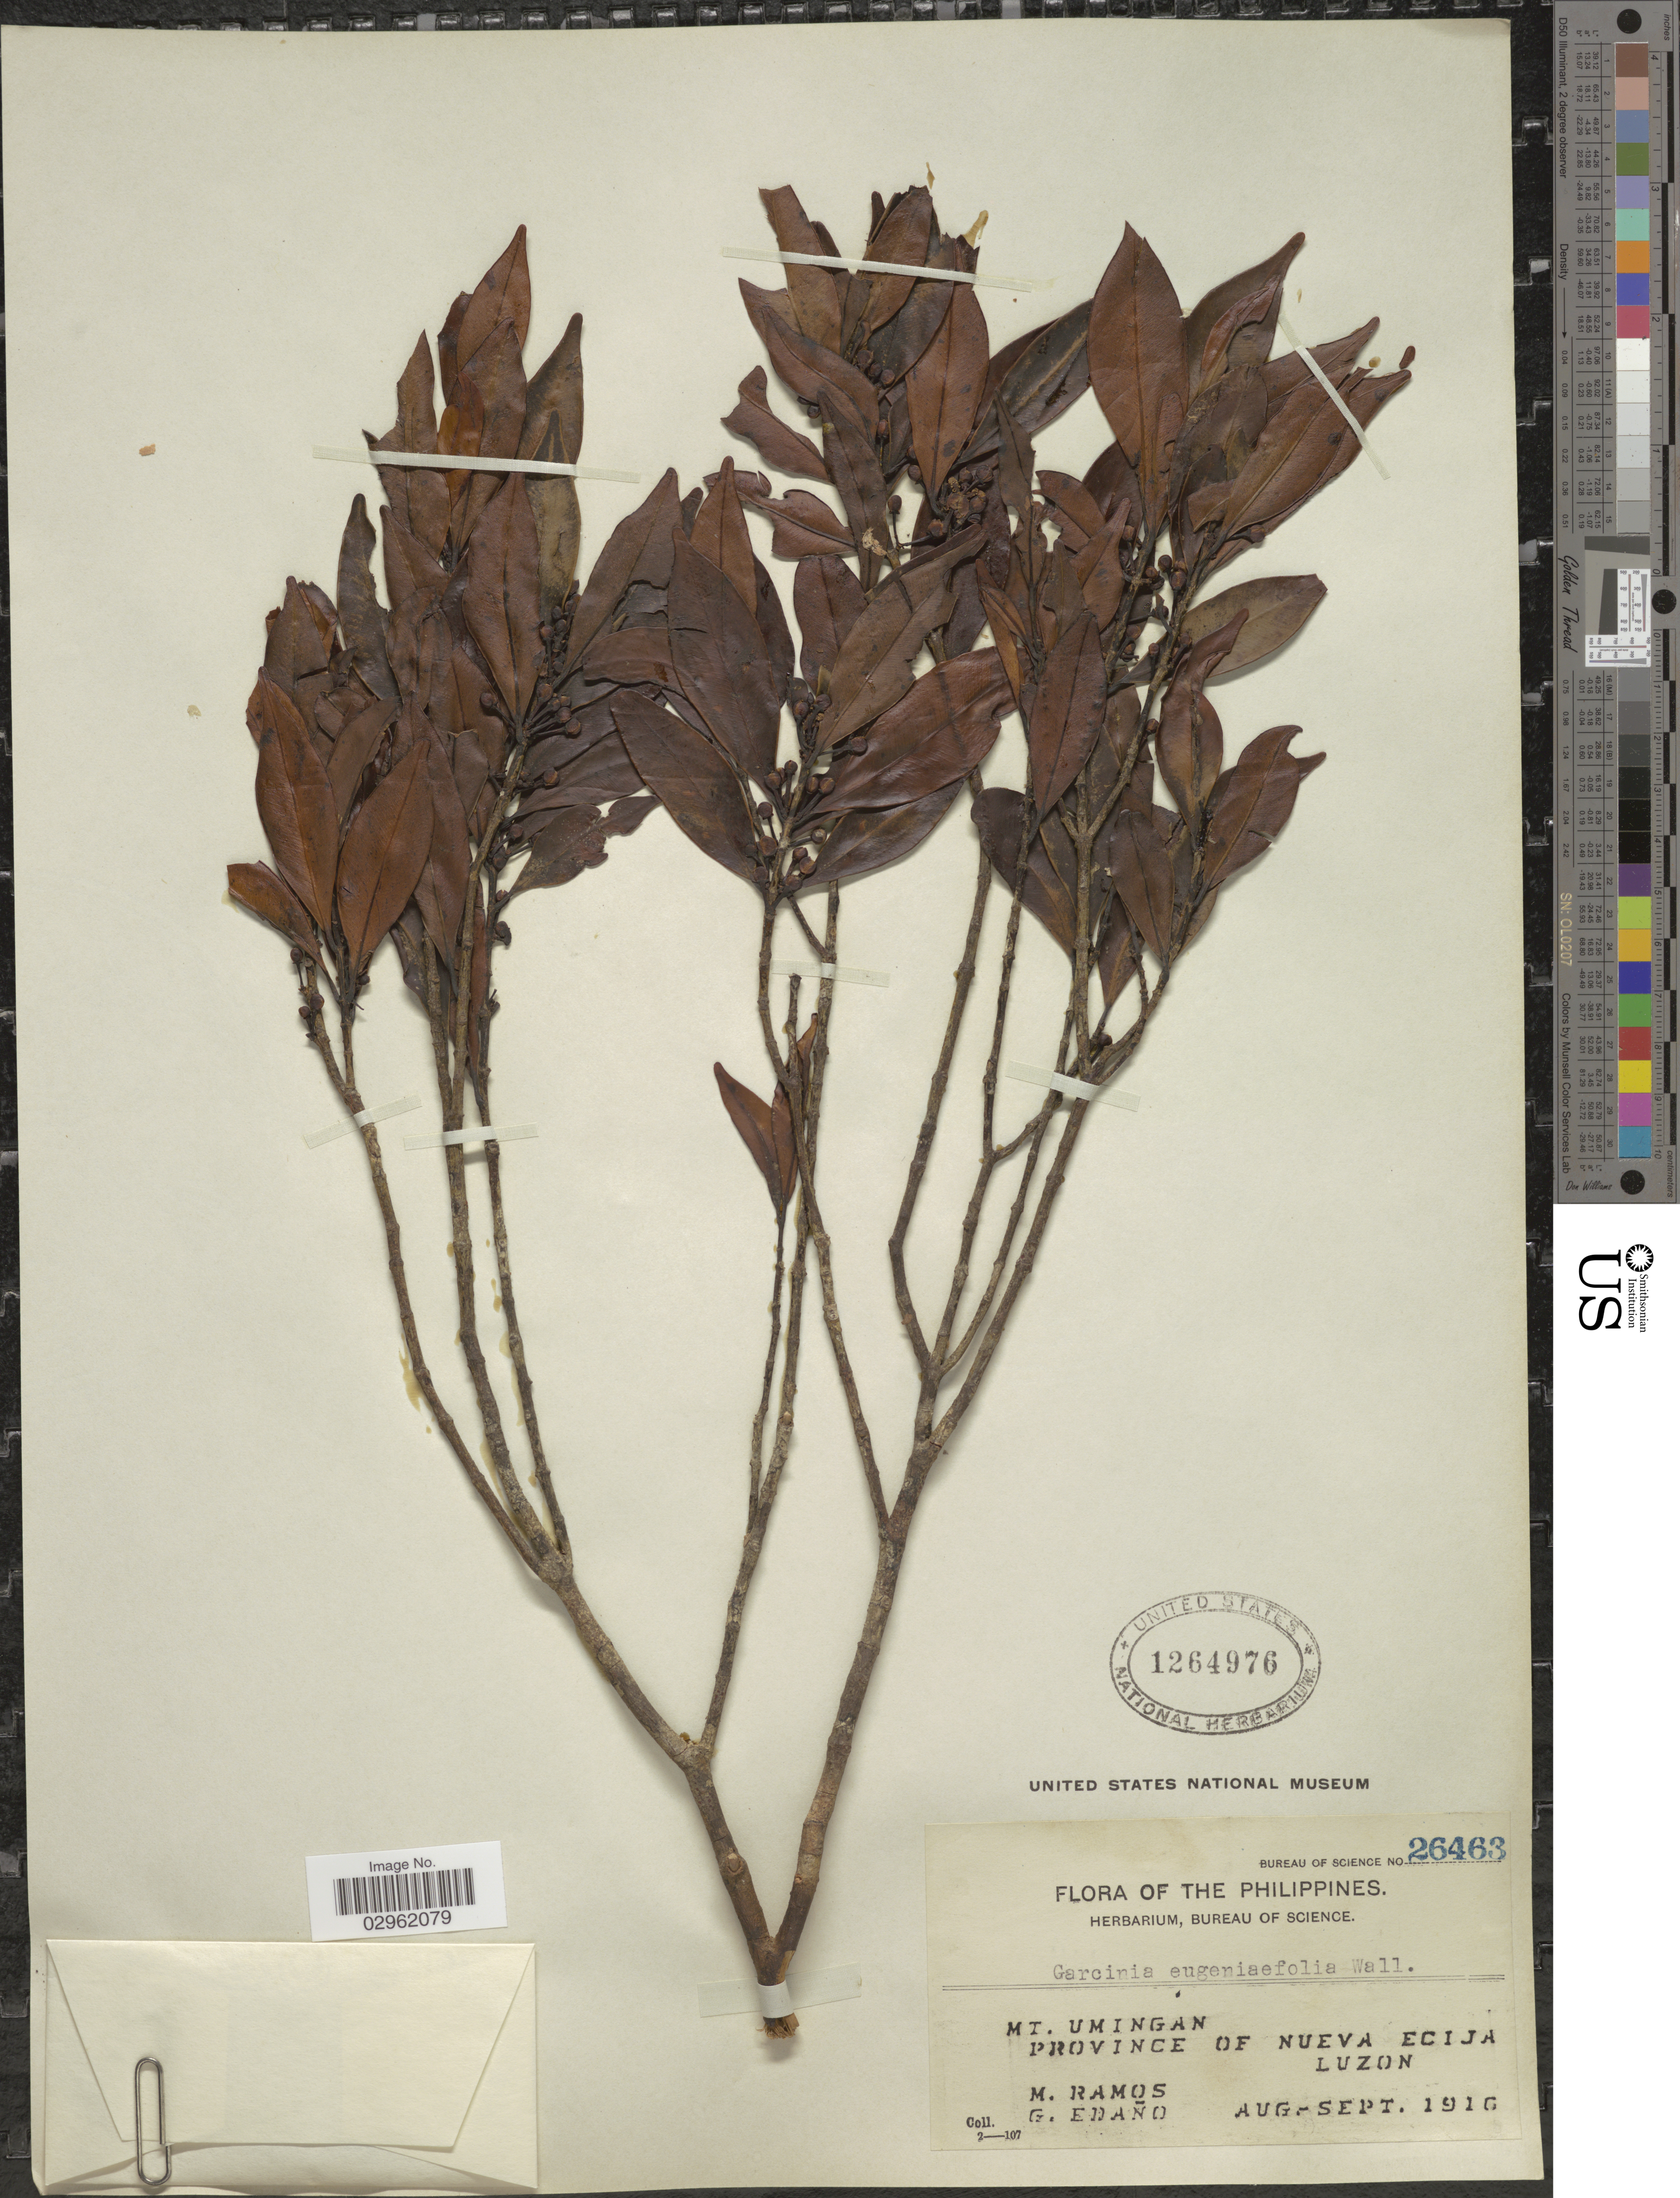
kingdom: Plantae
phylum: Tracheophyta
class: Magnoliopsida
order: Malpighiales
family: Clusiaceae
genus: Garcinia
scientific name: Garcinia brevirostris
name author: Scheff.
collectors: M. Ramos & G. Edaño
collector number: Bureau of Science 26463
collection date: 1910-08/1910-09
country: Philippines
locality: Mt. Umingan. Province of Nueva Ecija. Luzon.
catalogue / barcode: US 1264976